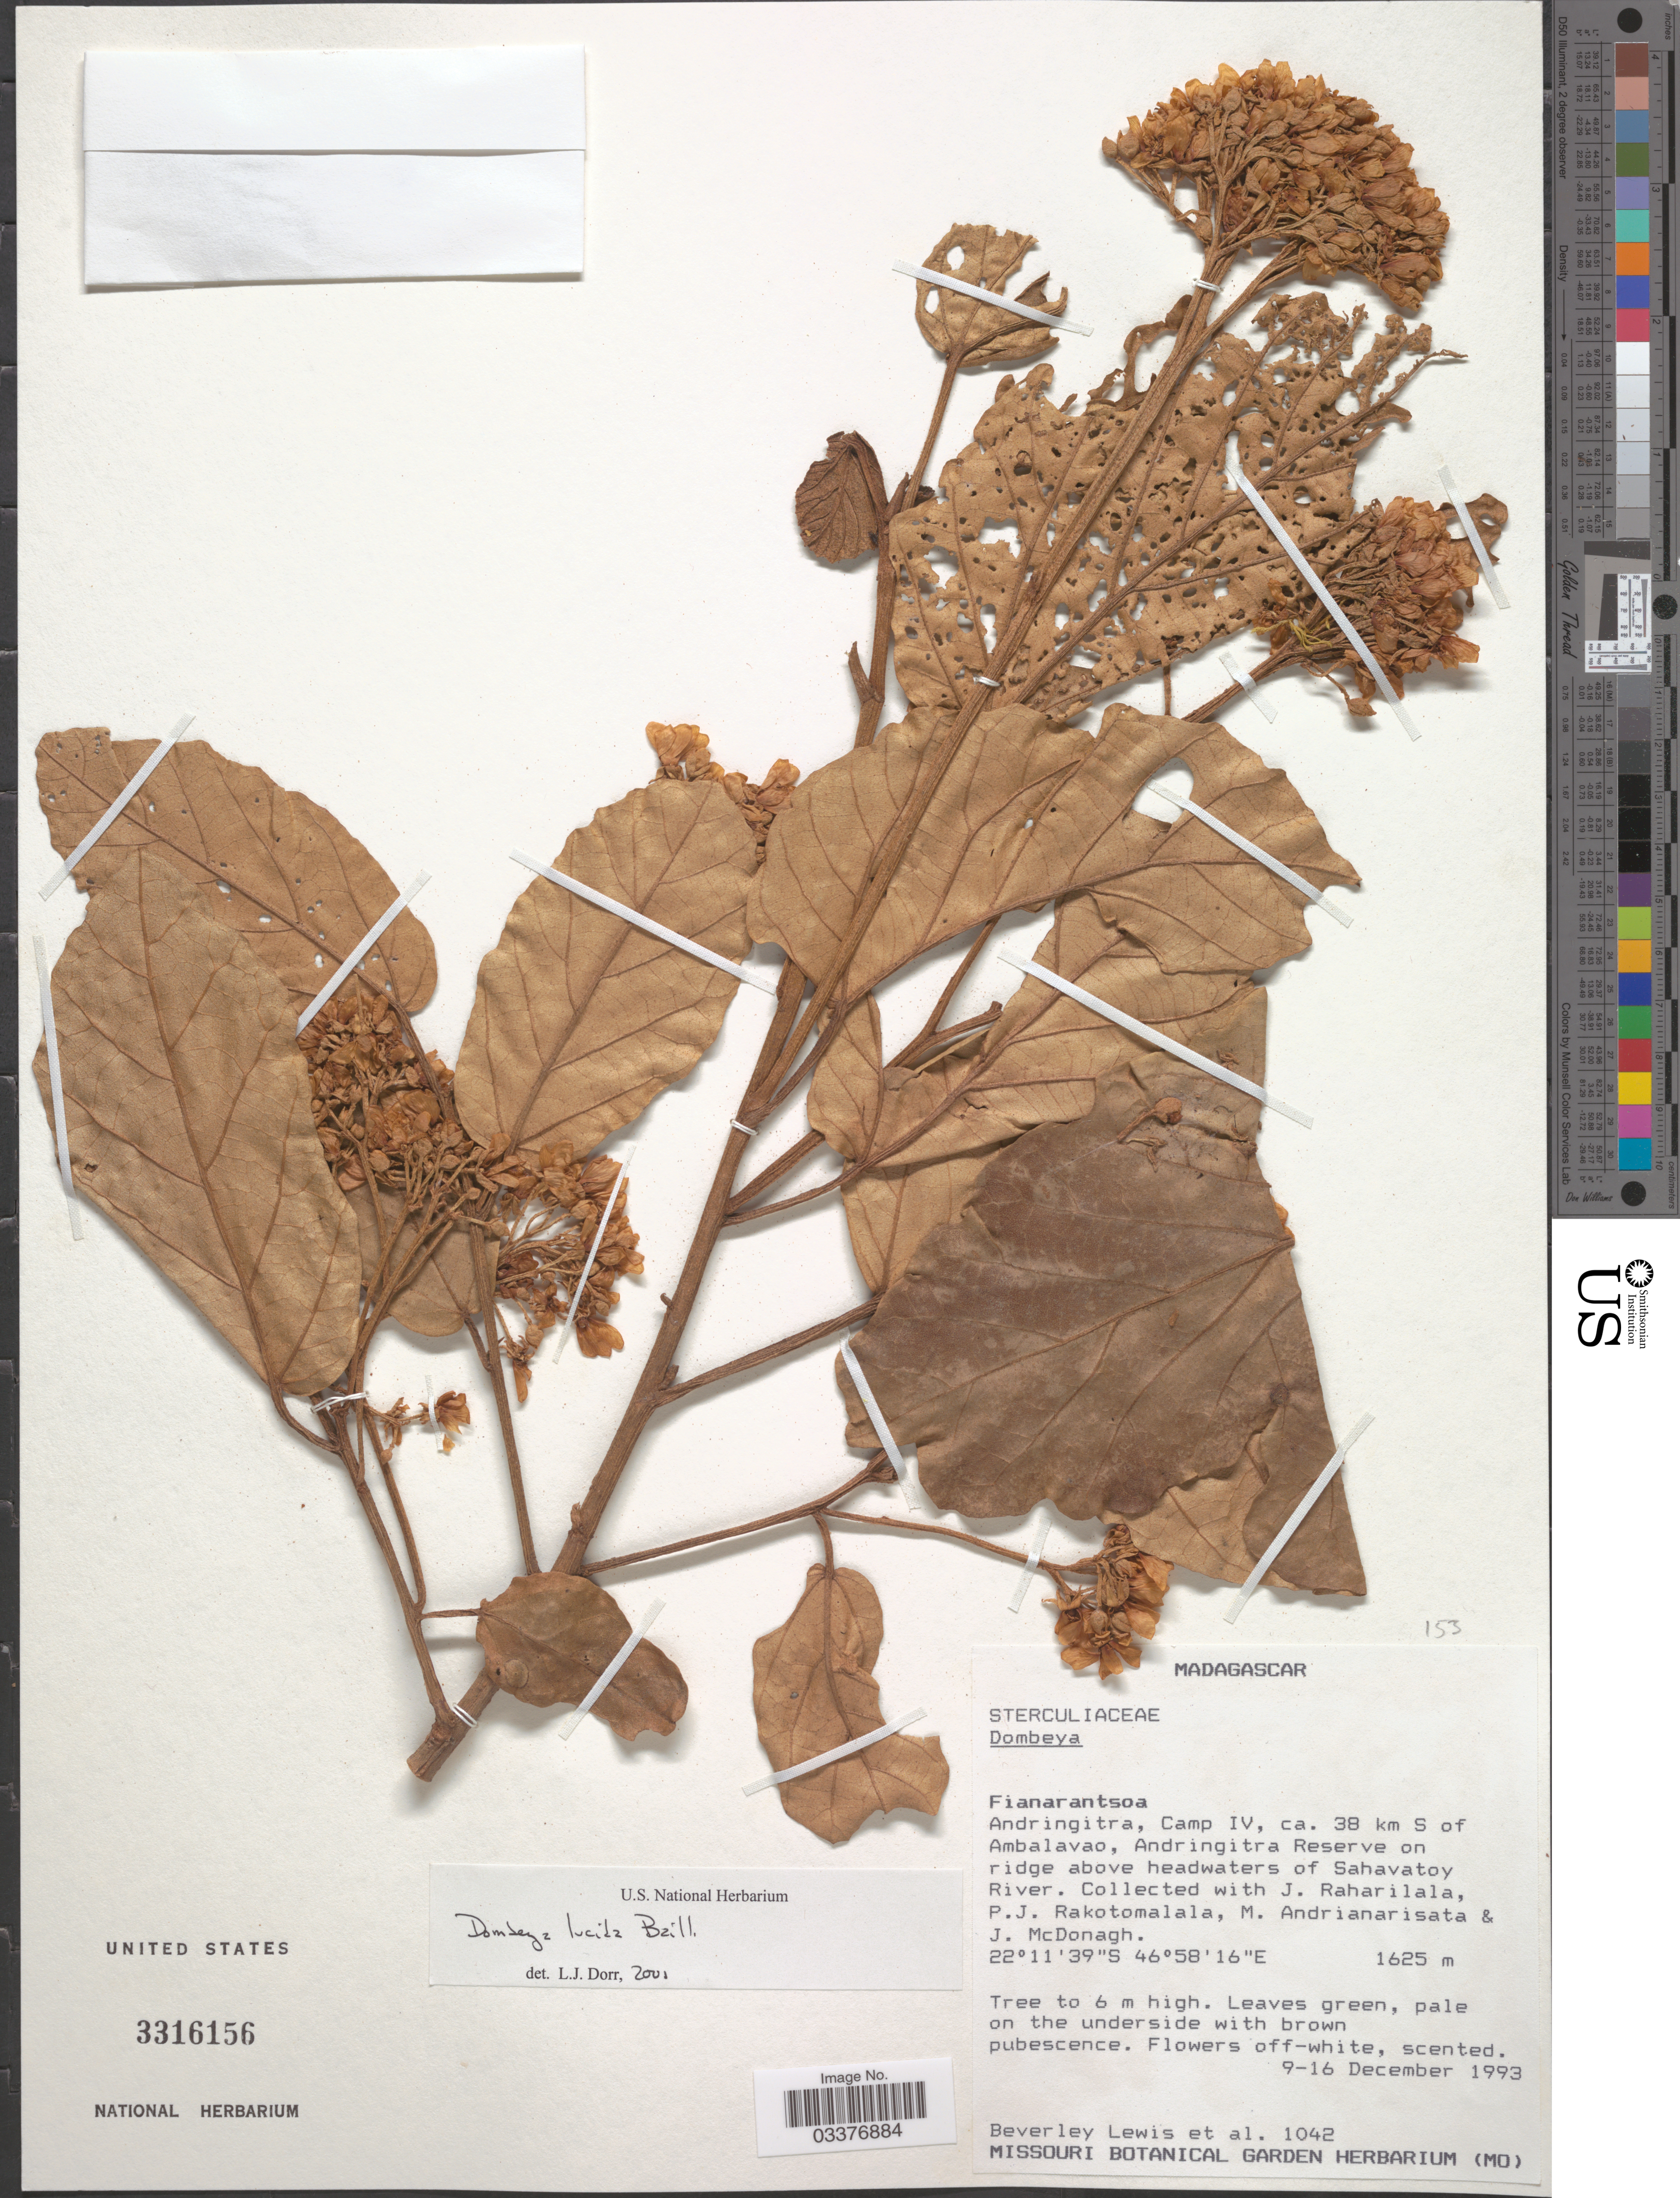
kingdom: Plantae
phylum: Tracheophyta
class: Magnoliopsida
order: Malvales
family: Malvaceae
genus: Dombeya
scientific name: Dombeya lucida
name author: Baill.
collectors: B. A. Lewis, J. I. Raharilala, P. Rakotomalala, M. Andrianarisata & J. McDonagh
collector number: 1042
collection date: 1993-12-09/1993-12-16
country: Madagascar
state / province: Ihorombe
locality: Andringitra, Camp IV, ca. 38 km S of Ambalavao, Andringitra Reserve on ridge above headwaters of Sahavatoy River.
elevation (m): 1625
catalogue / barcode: US 3316156